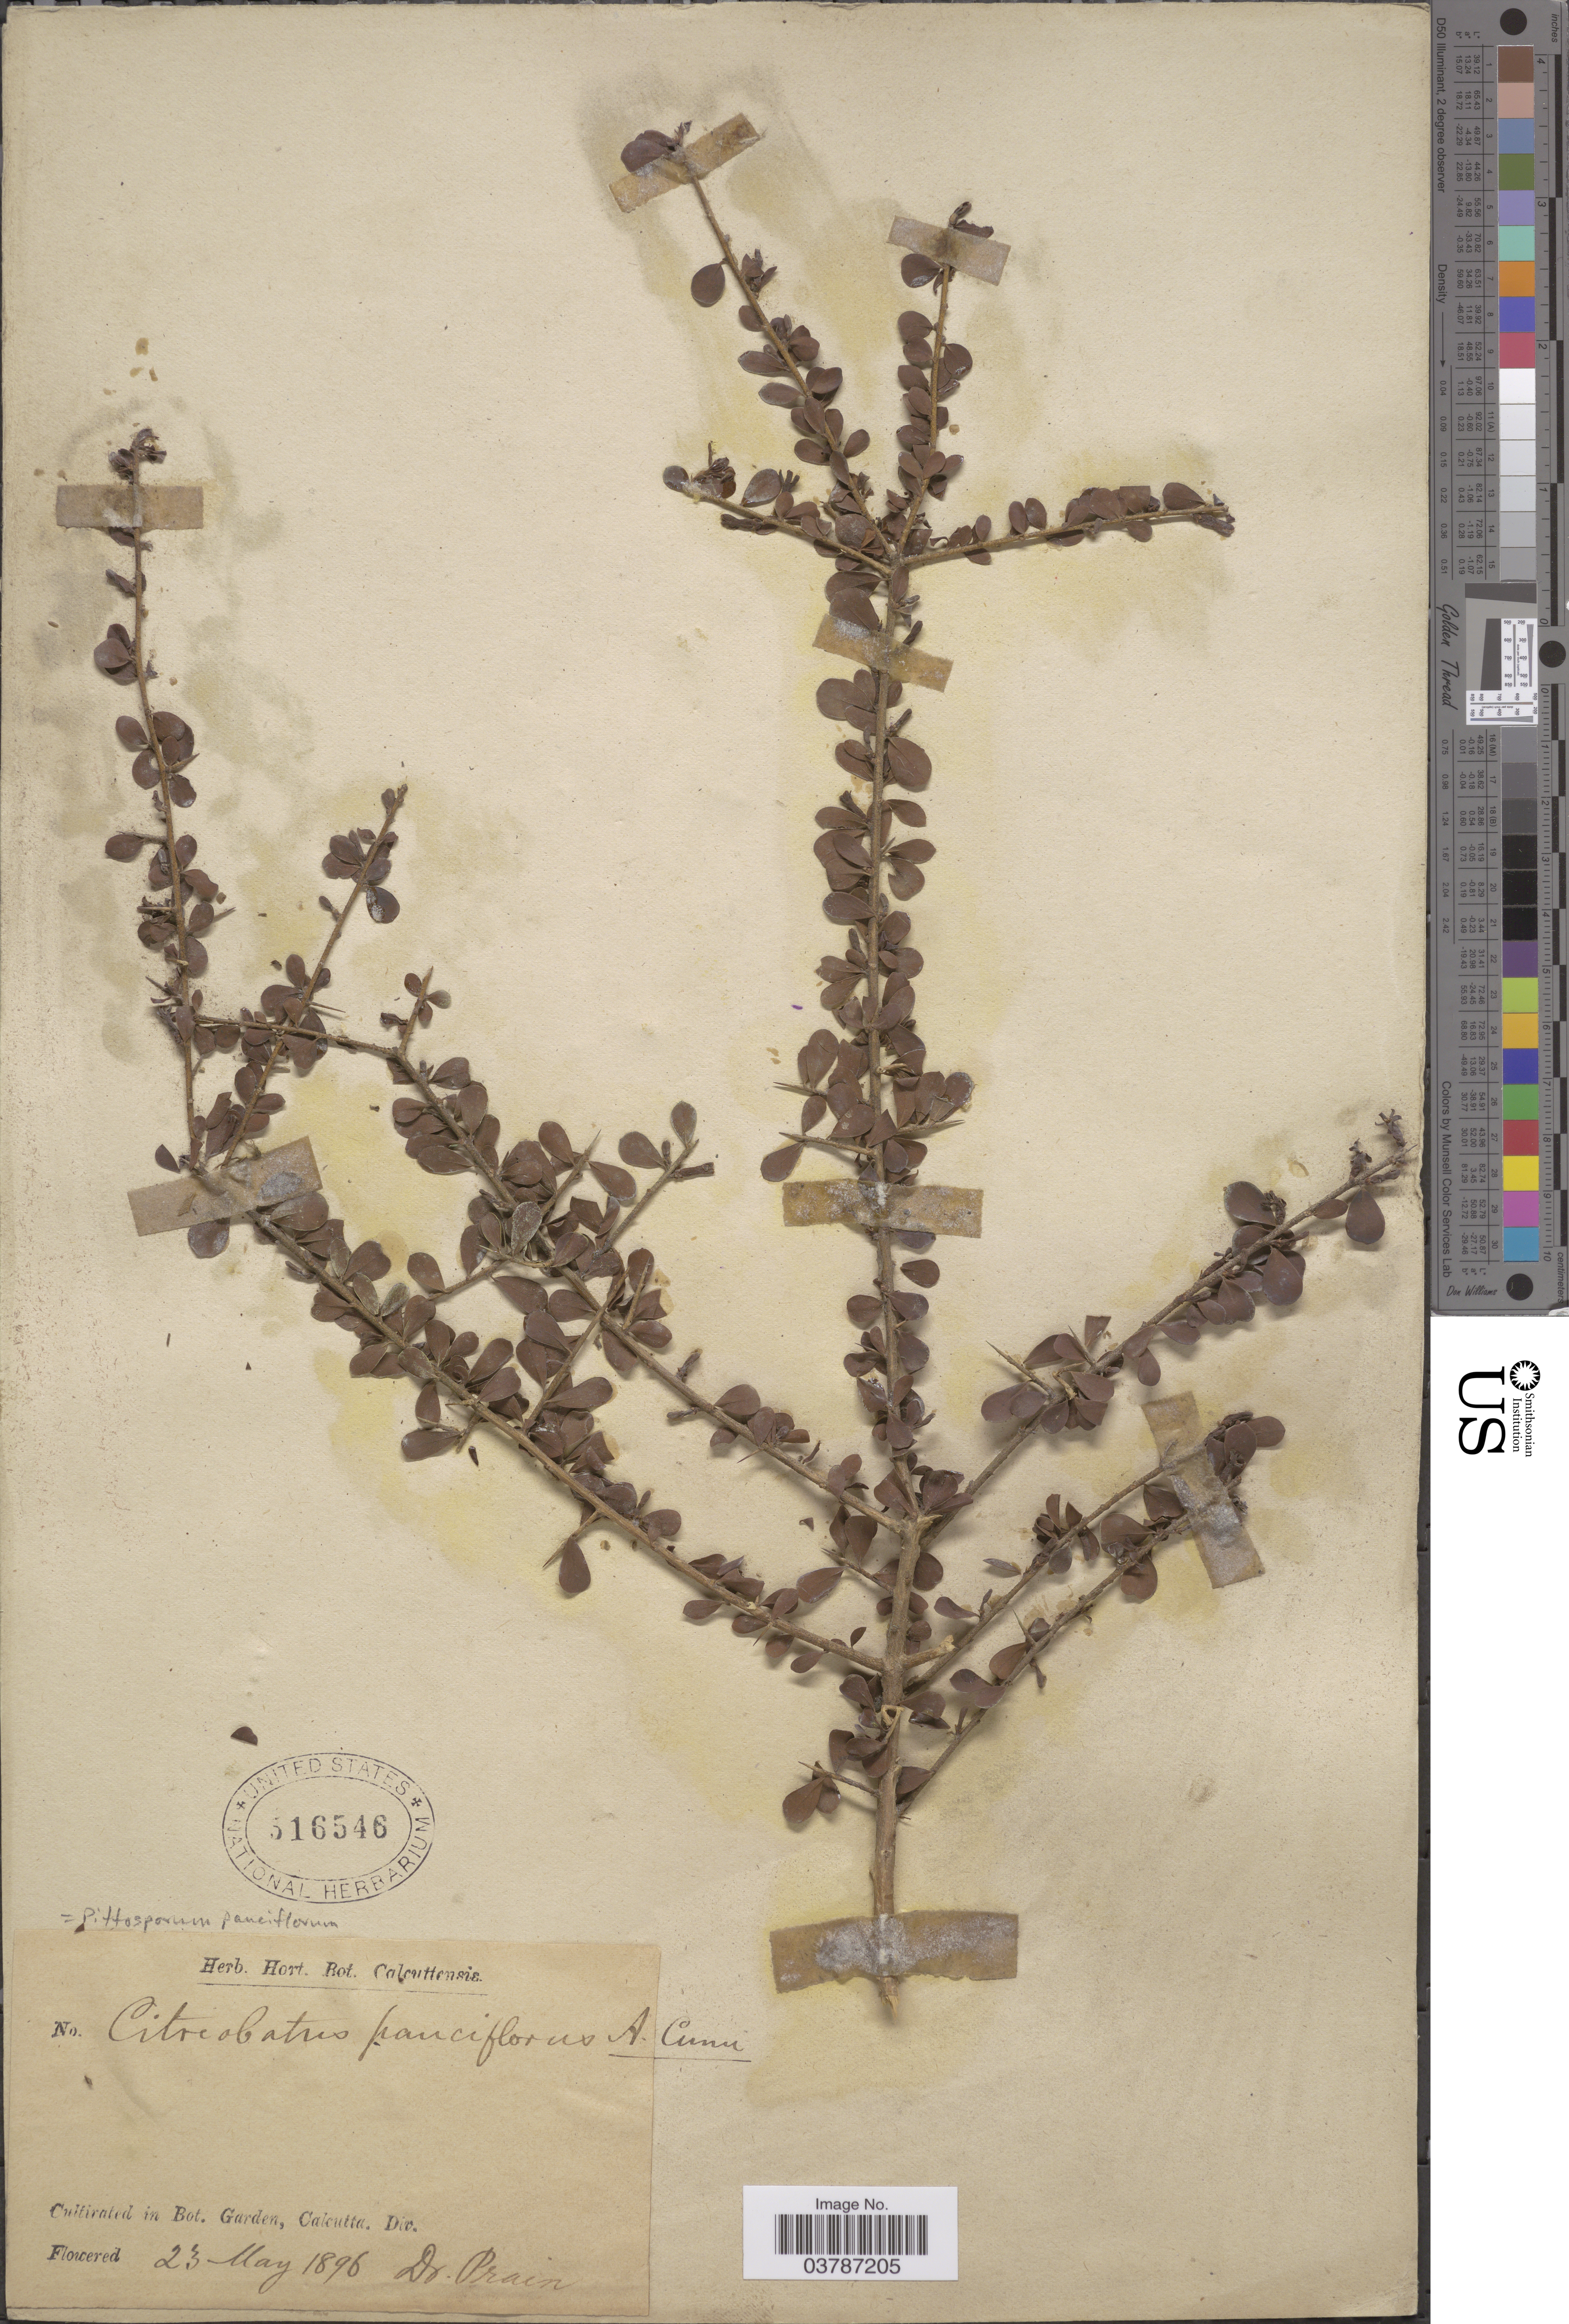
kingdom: Plantae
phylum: Tracheophyta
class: Magnoliopsida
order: Apiales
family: Pittosporaceae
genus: Pittosporum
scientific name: Pittosporum pauciflorum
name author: Hook. & Arn.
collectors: Dr. Prain's collector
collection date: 1896-05-23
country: India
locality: In Bot. Garden, Calcutta. Div.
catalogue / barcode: US 516546